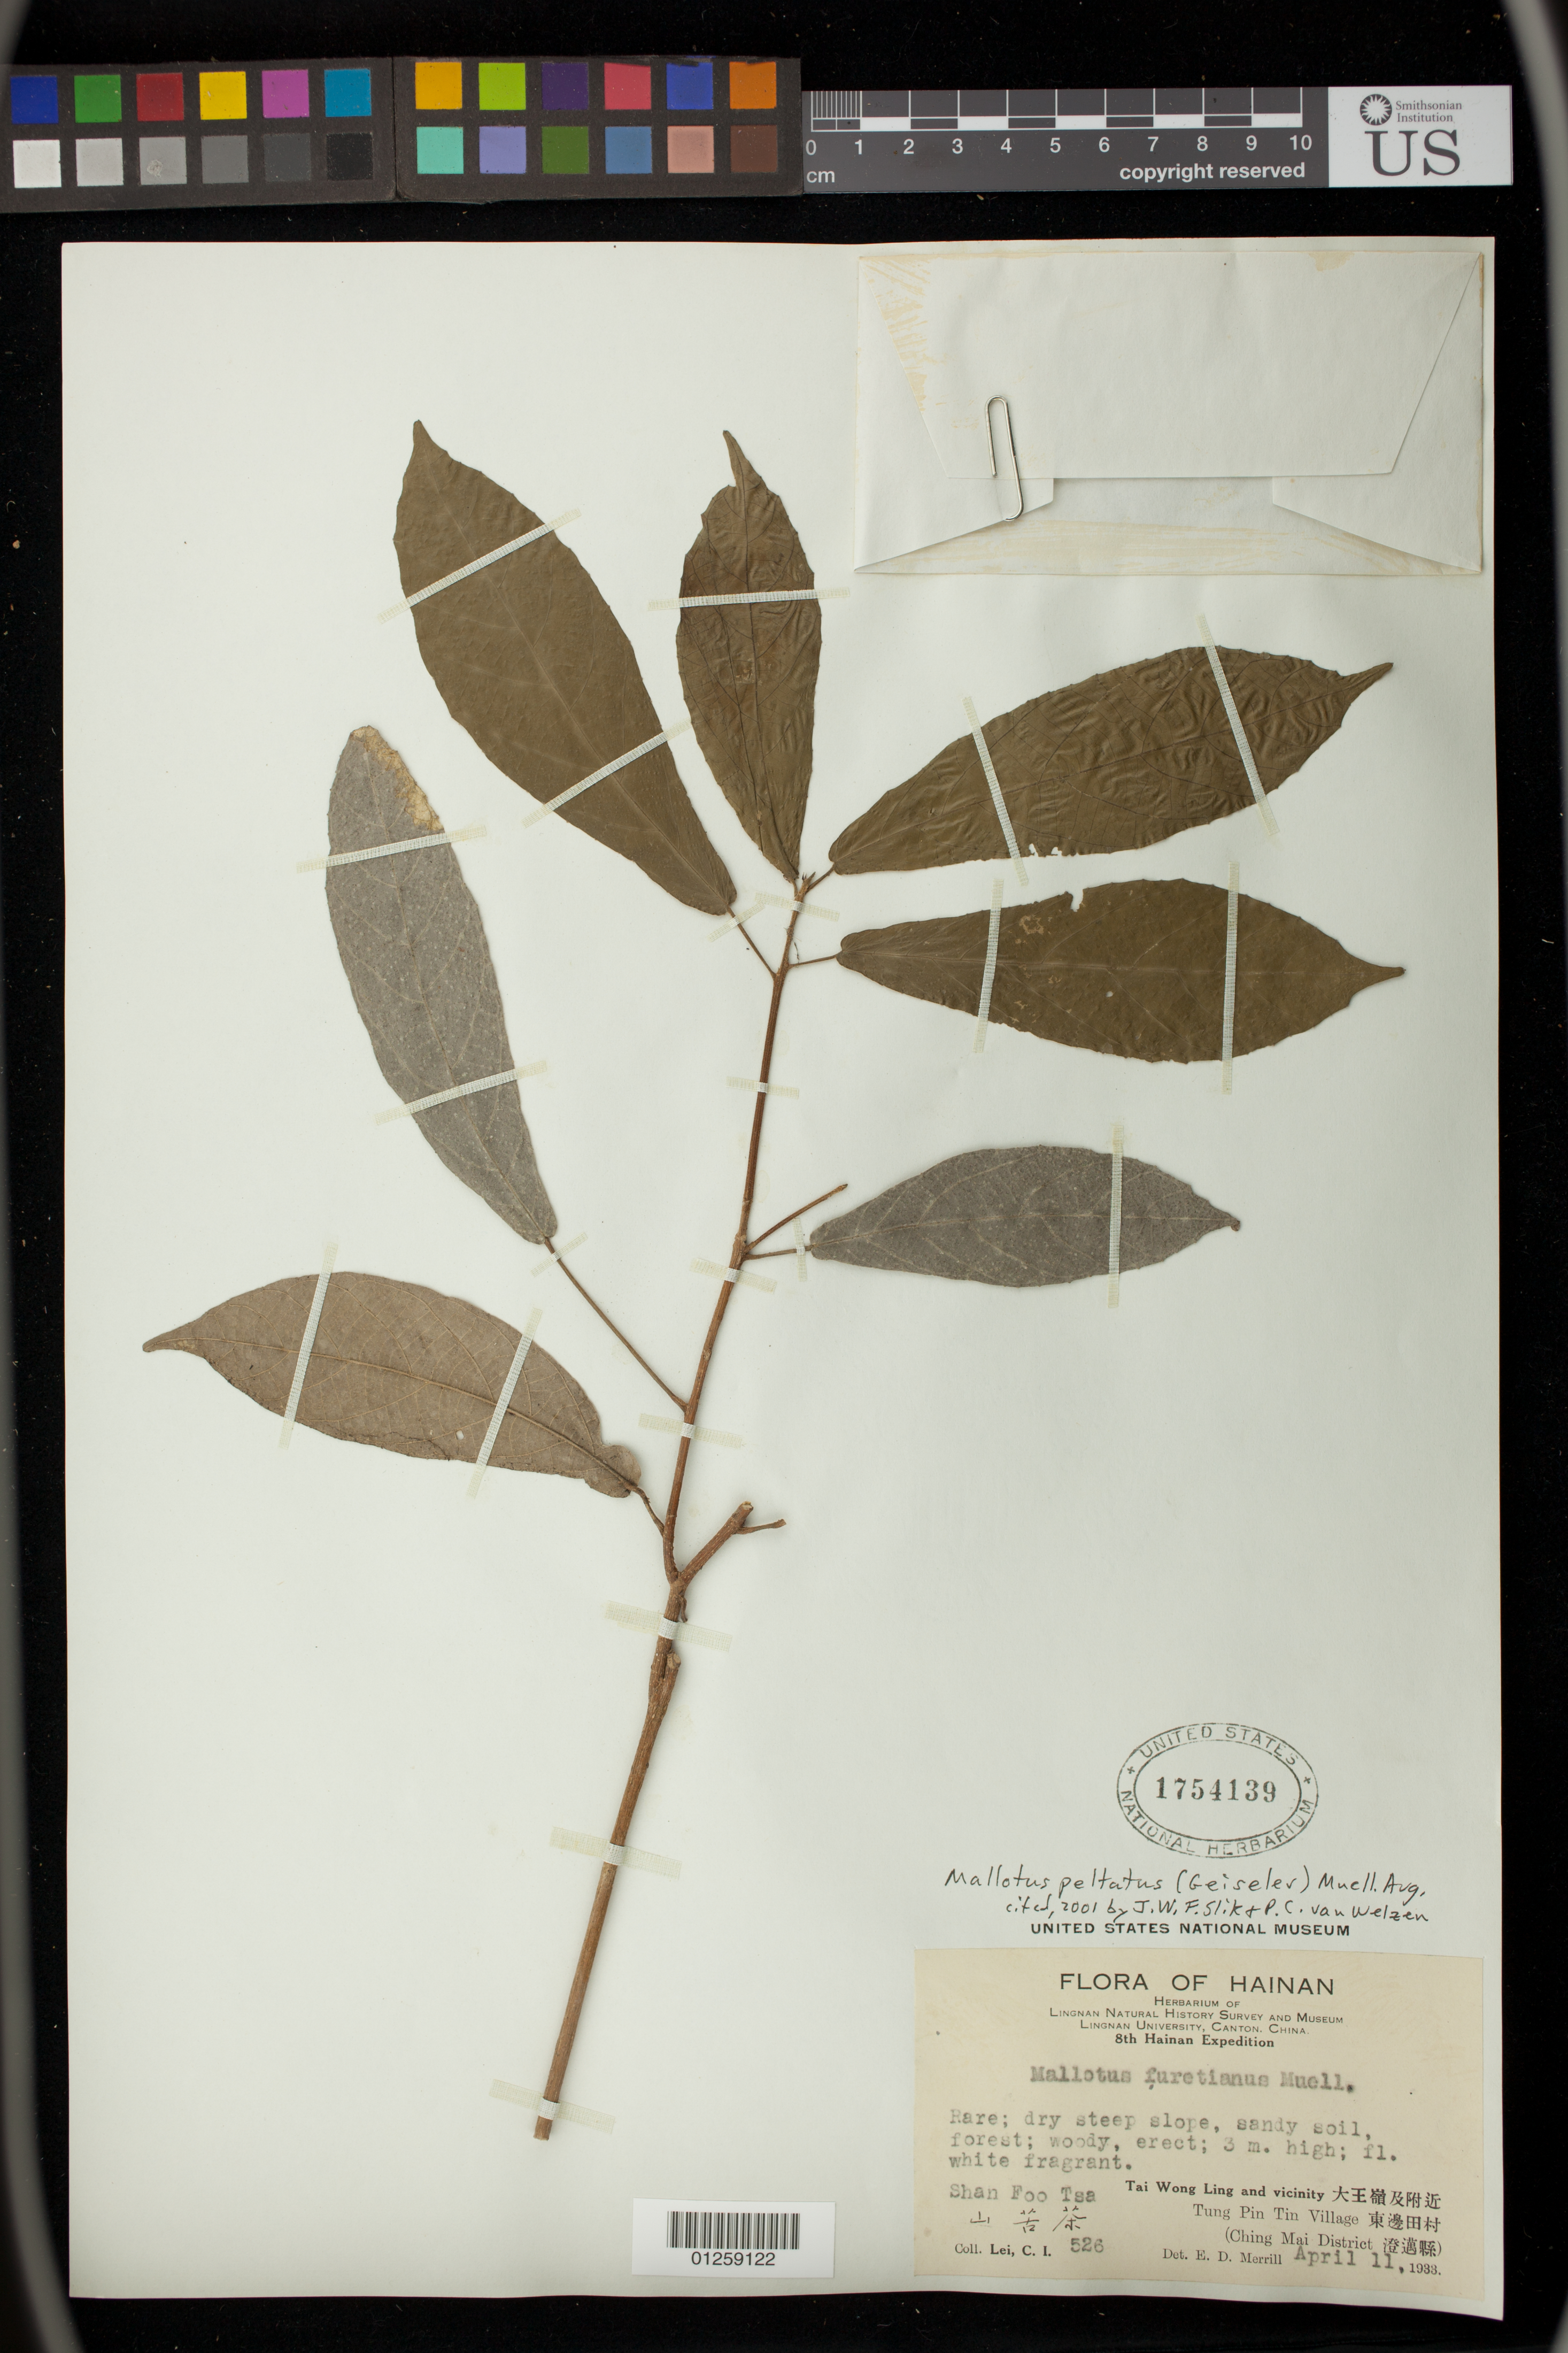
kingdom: Plantae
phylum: Tracheophyta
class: Magnoliopsida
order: Malpighiales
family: Euphorbiaceae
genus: Mallotus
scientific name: Mallotus peltatus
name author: (Geiseler) Müll. Arg.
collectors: C. I. Lei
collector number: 526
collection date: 1933-04-11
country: China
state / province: Hainan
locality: Tai Wong Ling and vicinity Tung Pin Tin Village (Ching Mai District)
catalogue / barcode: US 1754139